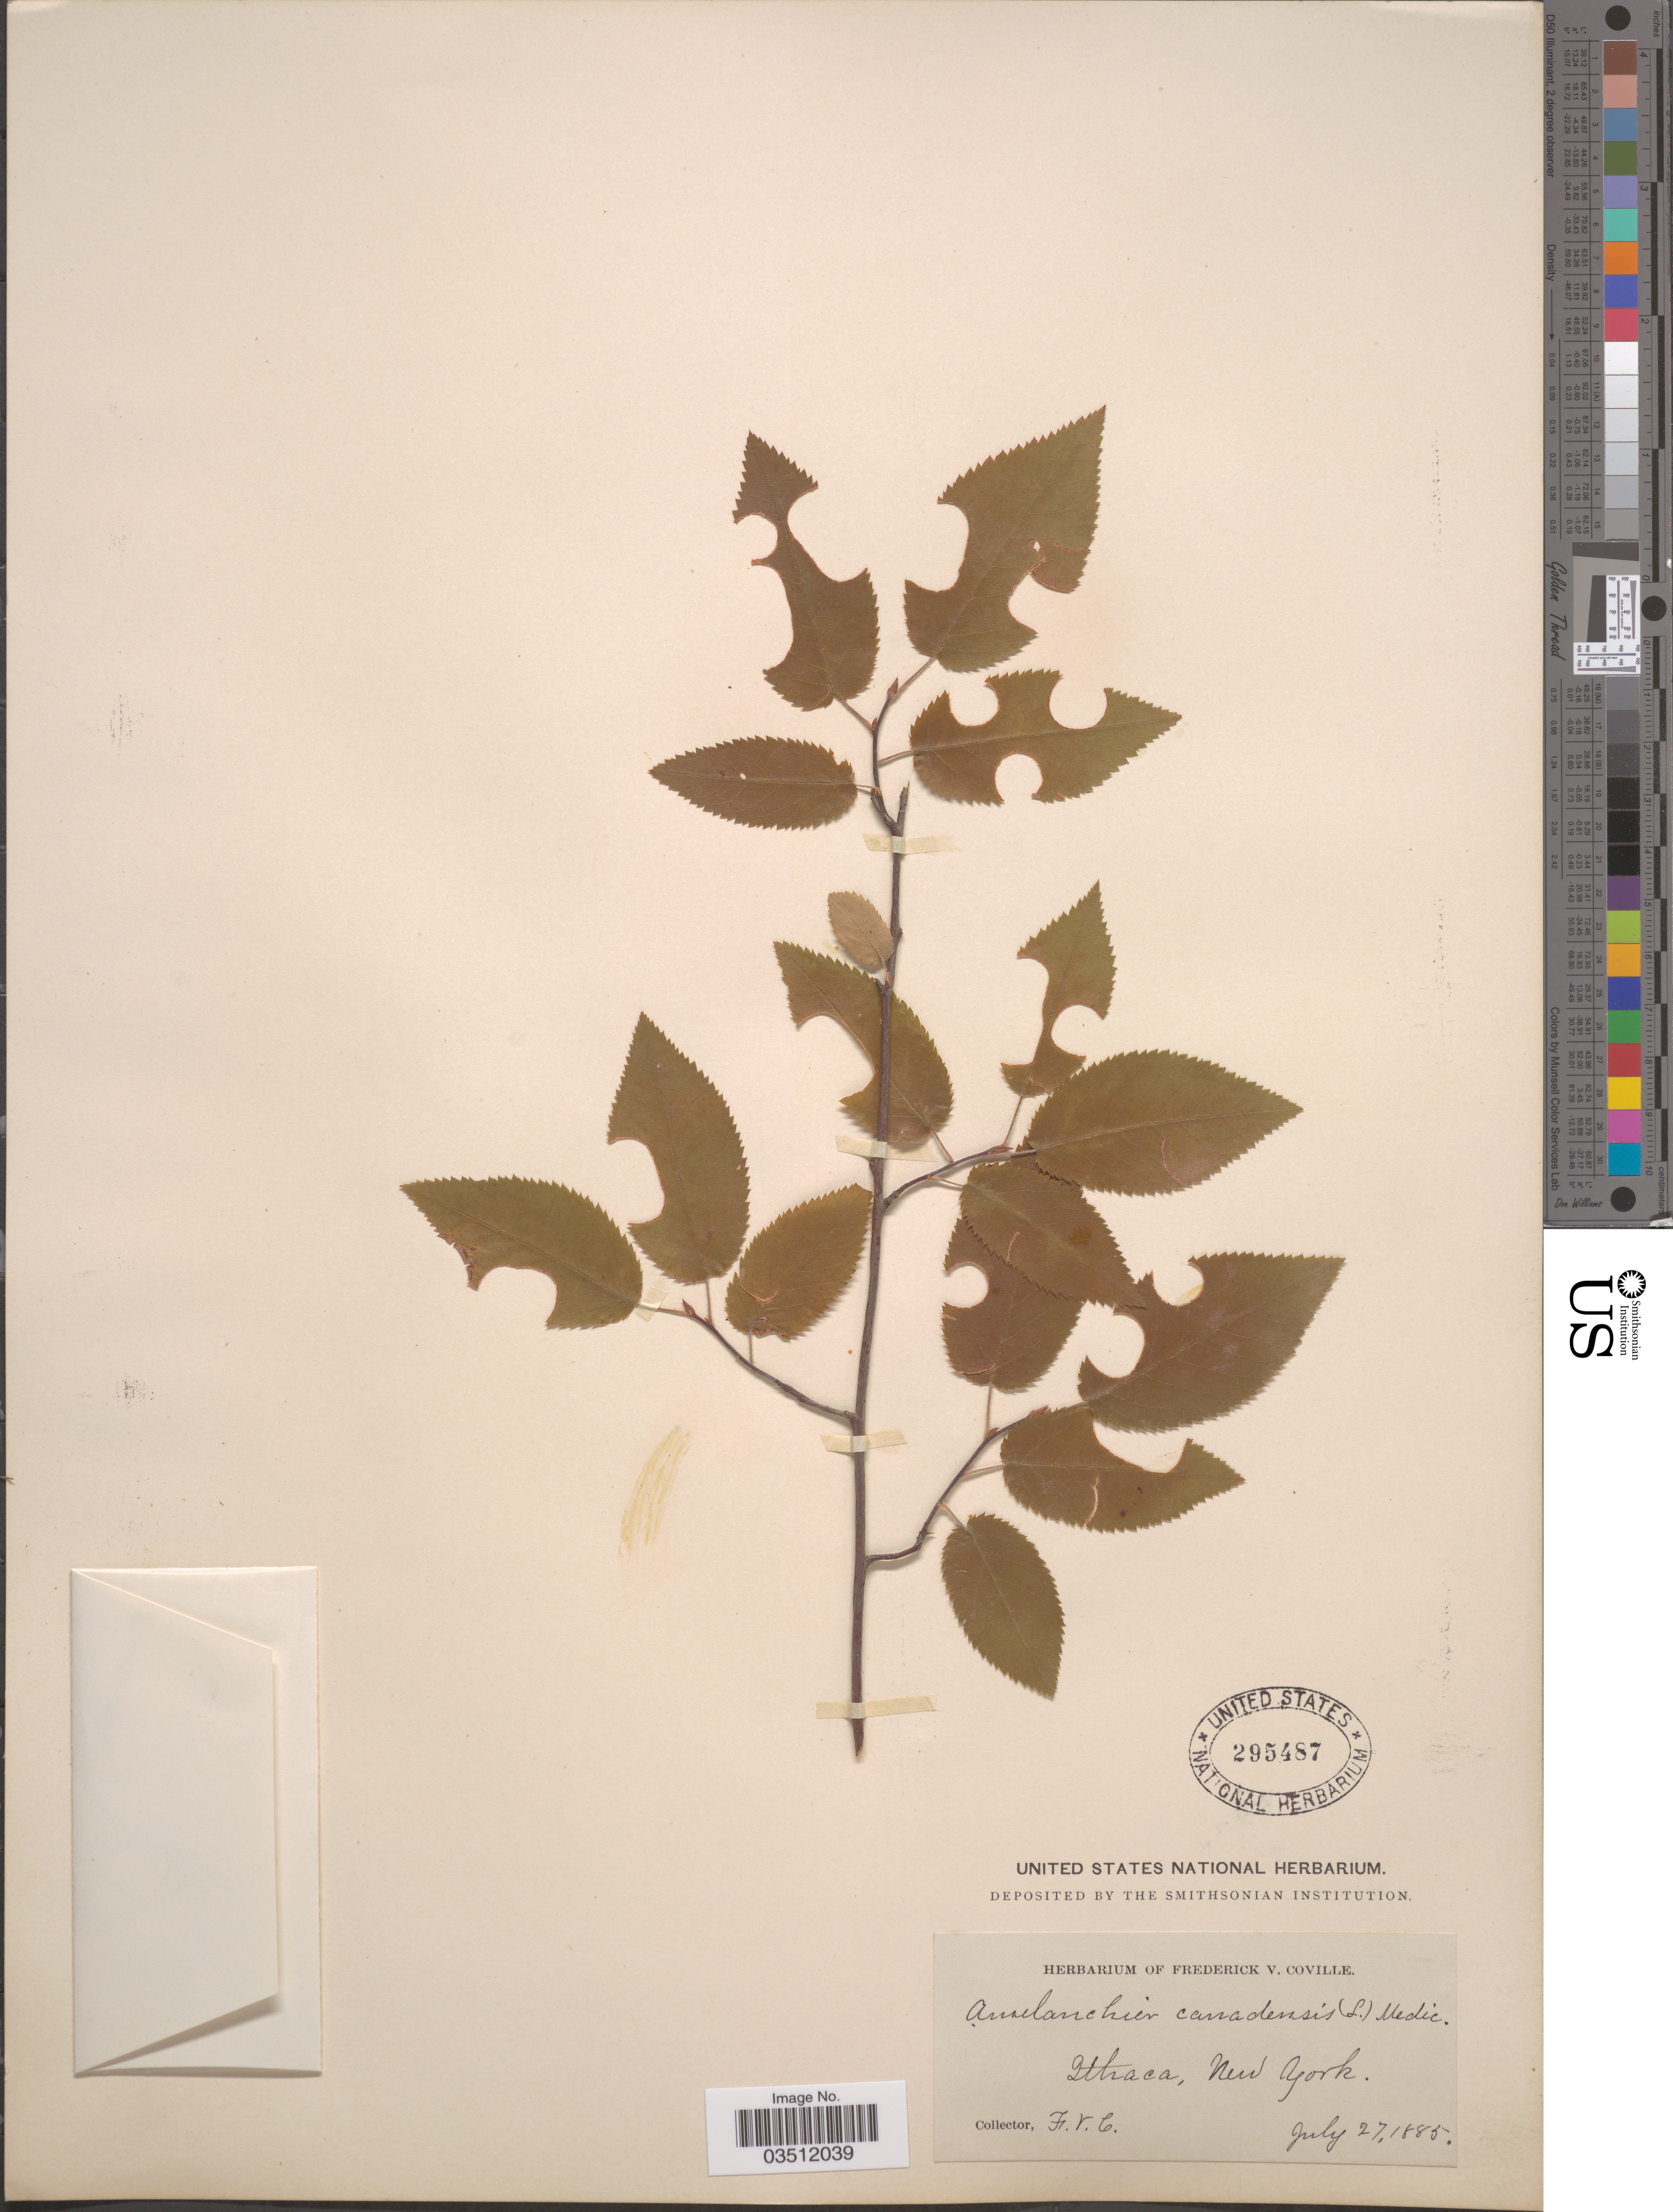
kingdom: Plantae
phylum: Tracheophyta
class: Magnoliopsida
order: Rosales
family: Rosaceae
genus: Amelanchier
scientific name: Amelanchier canadensis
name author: (L.) Medic.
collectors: F. V. Coville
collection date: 1885-07-27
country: United States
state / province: New York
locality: Ithaca.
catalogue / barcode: US 295487